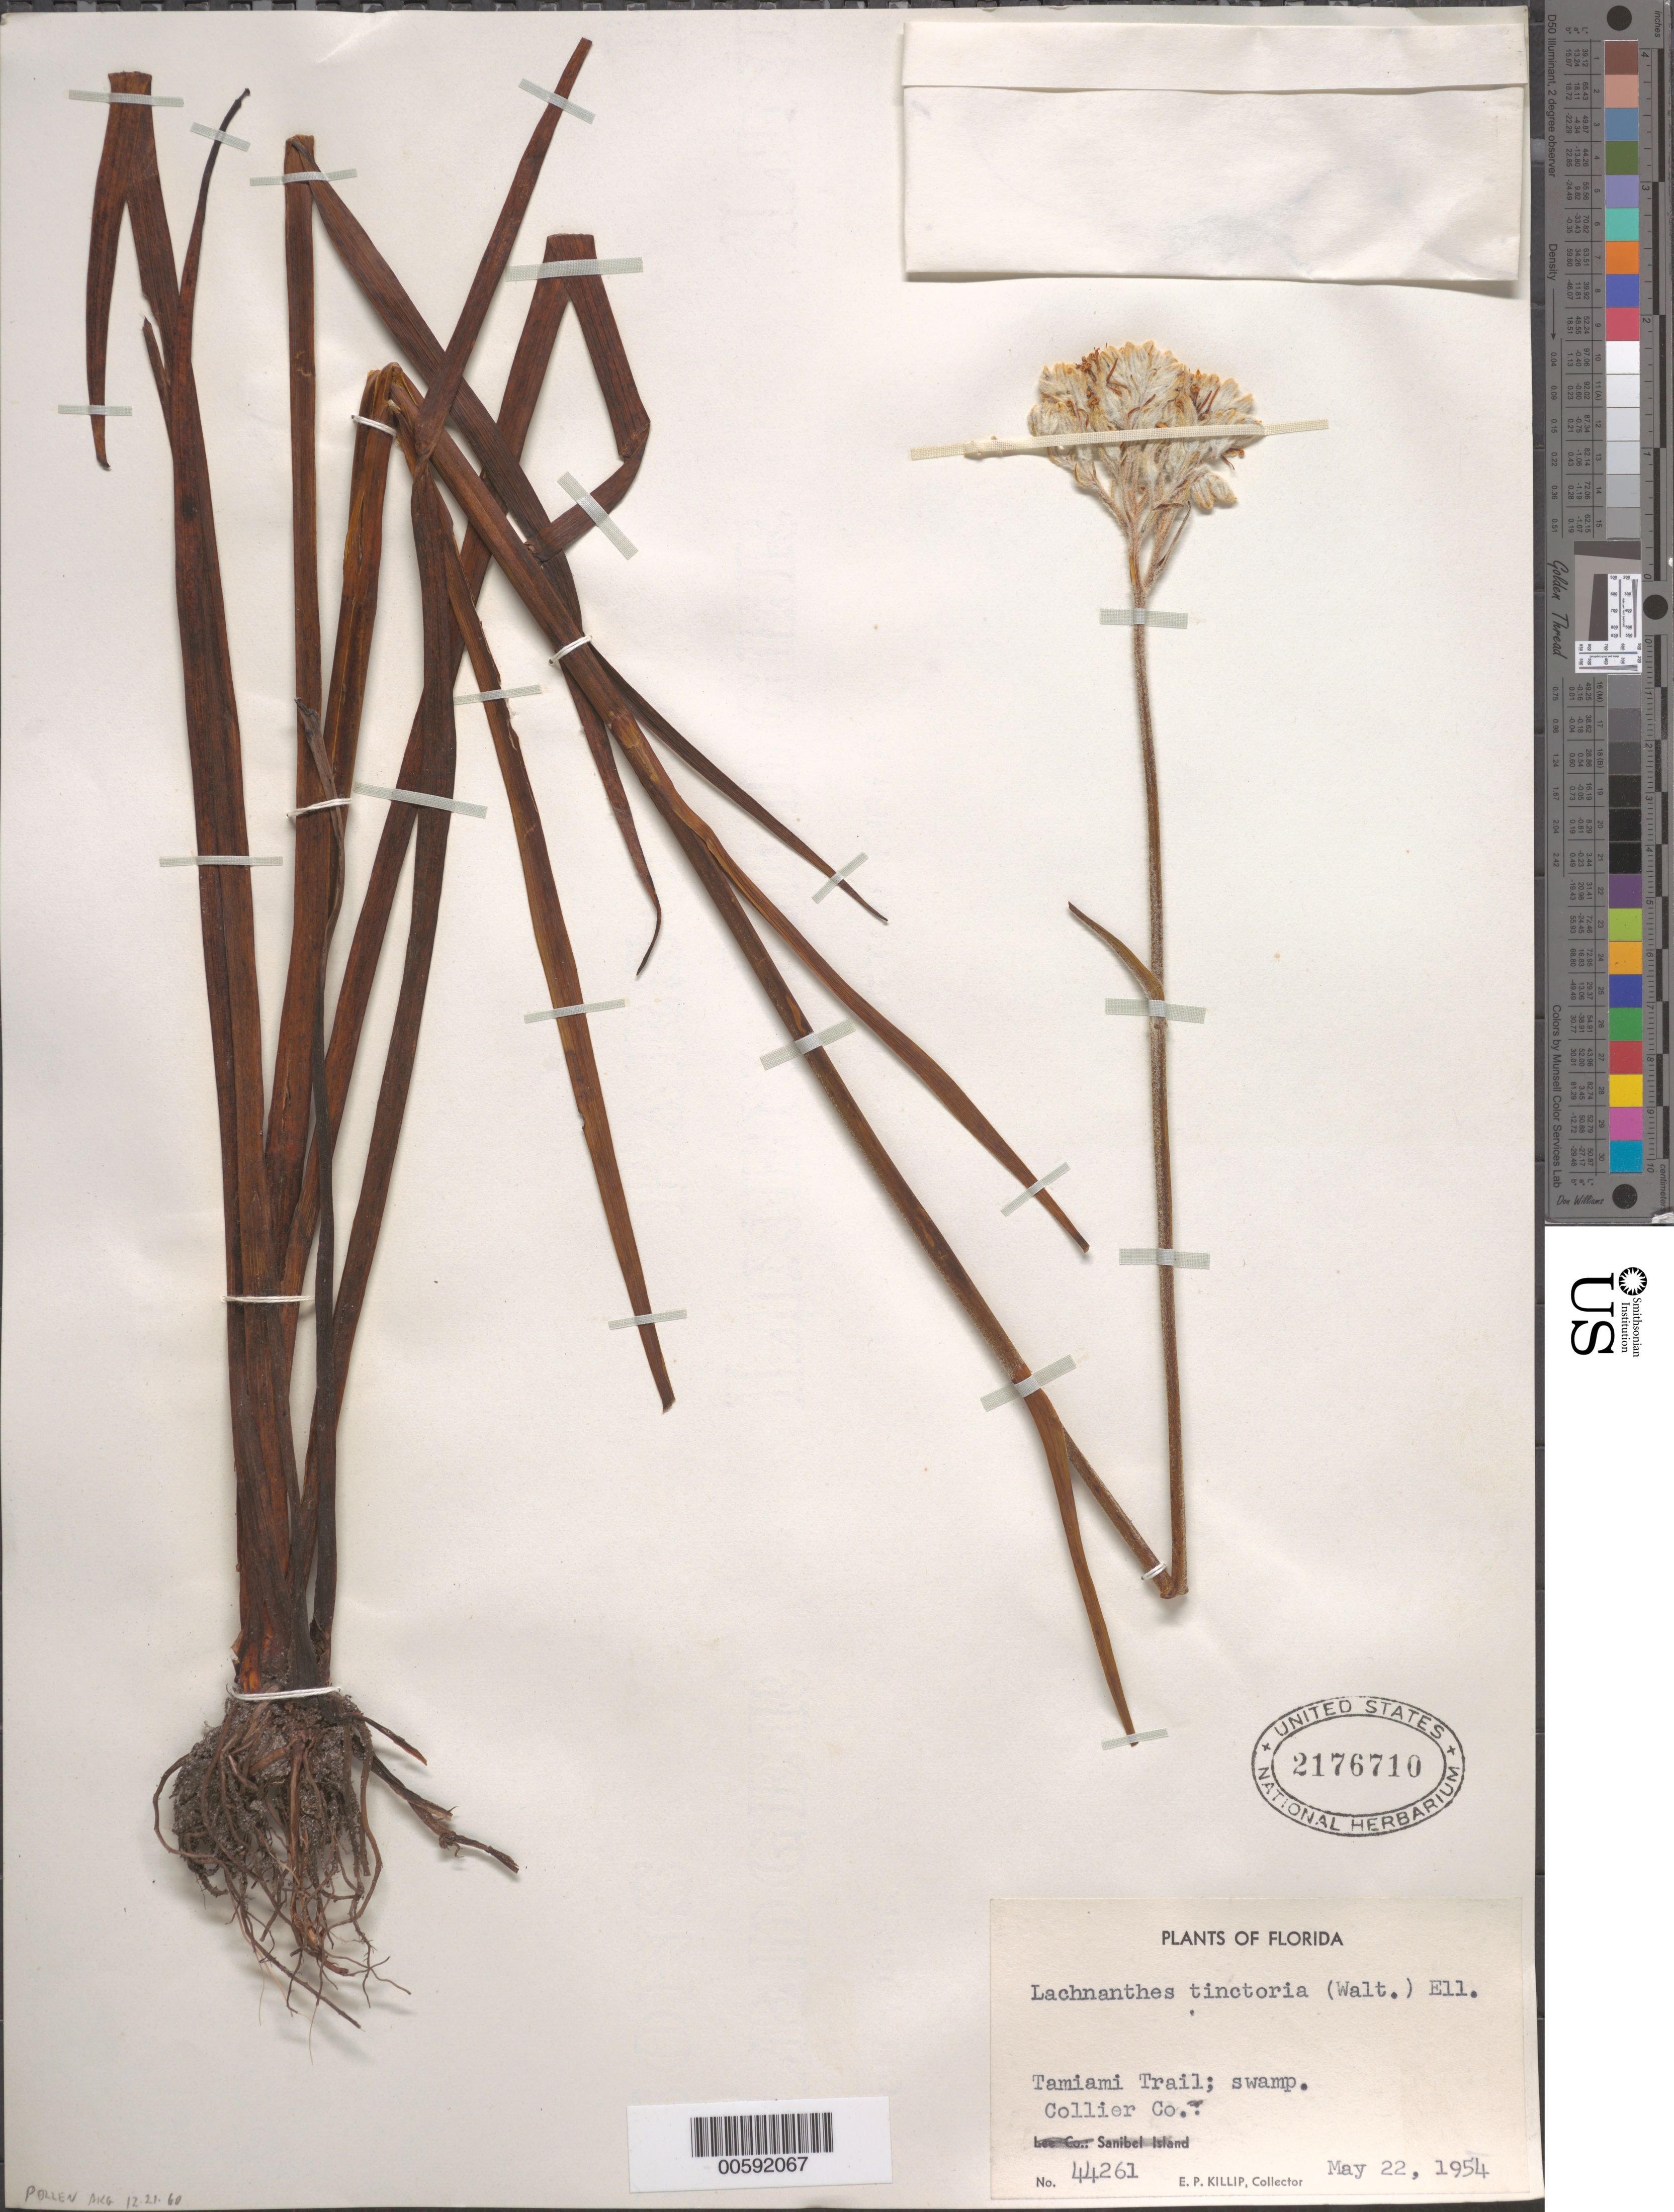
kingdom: Plantae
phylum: Tracheophyta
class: Liliopsida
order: Commelinales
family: Haemodoraceae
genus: Lachnanthes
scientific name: Lachnanthes tinctoria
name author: (Walter ex J.F. Gmel.) Elliott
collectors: E. P. Killip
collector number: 44261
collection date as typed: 22 May 1954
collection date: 1954-05-22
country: United States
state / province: Florida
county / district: Collier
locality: Tamiami Trail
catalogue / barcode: US 2176710